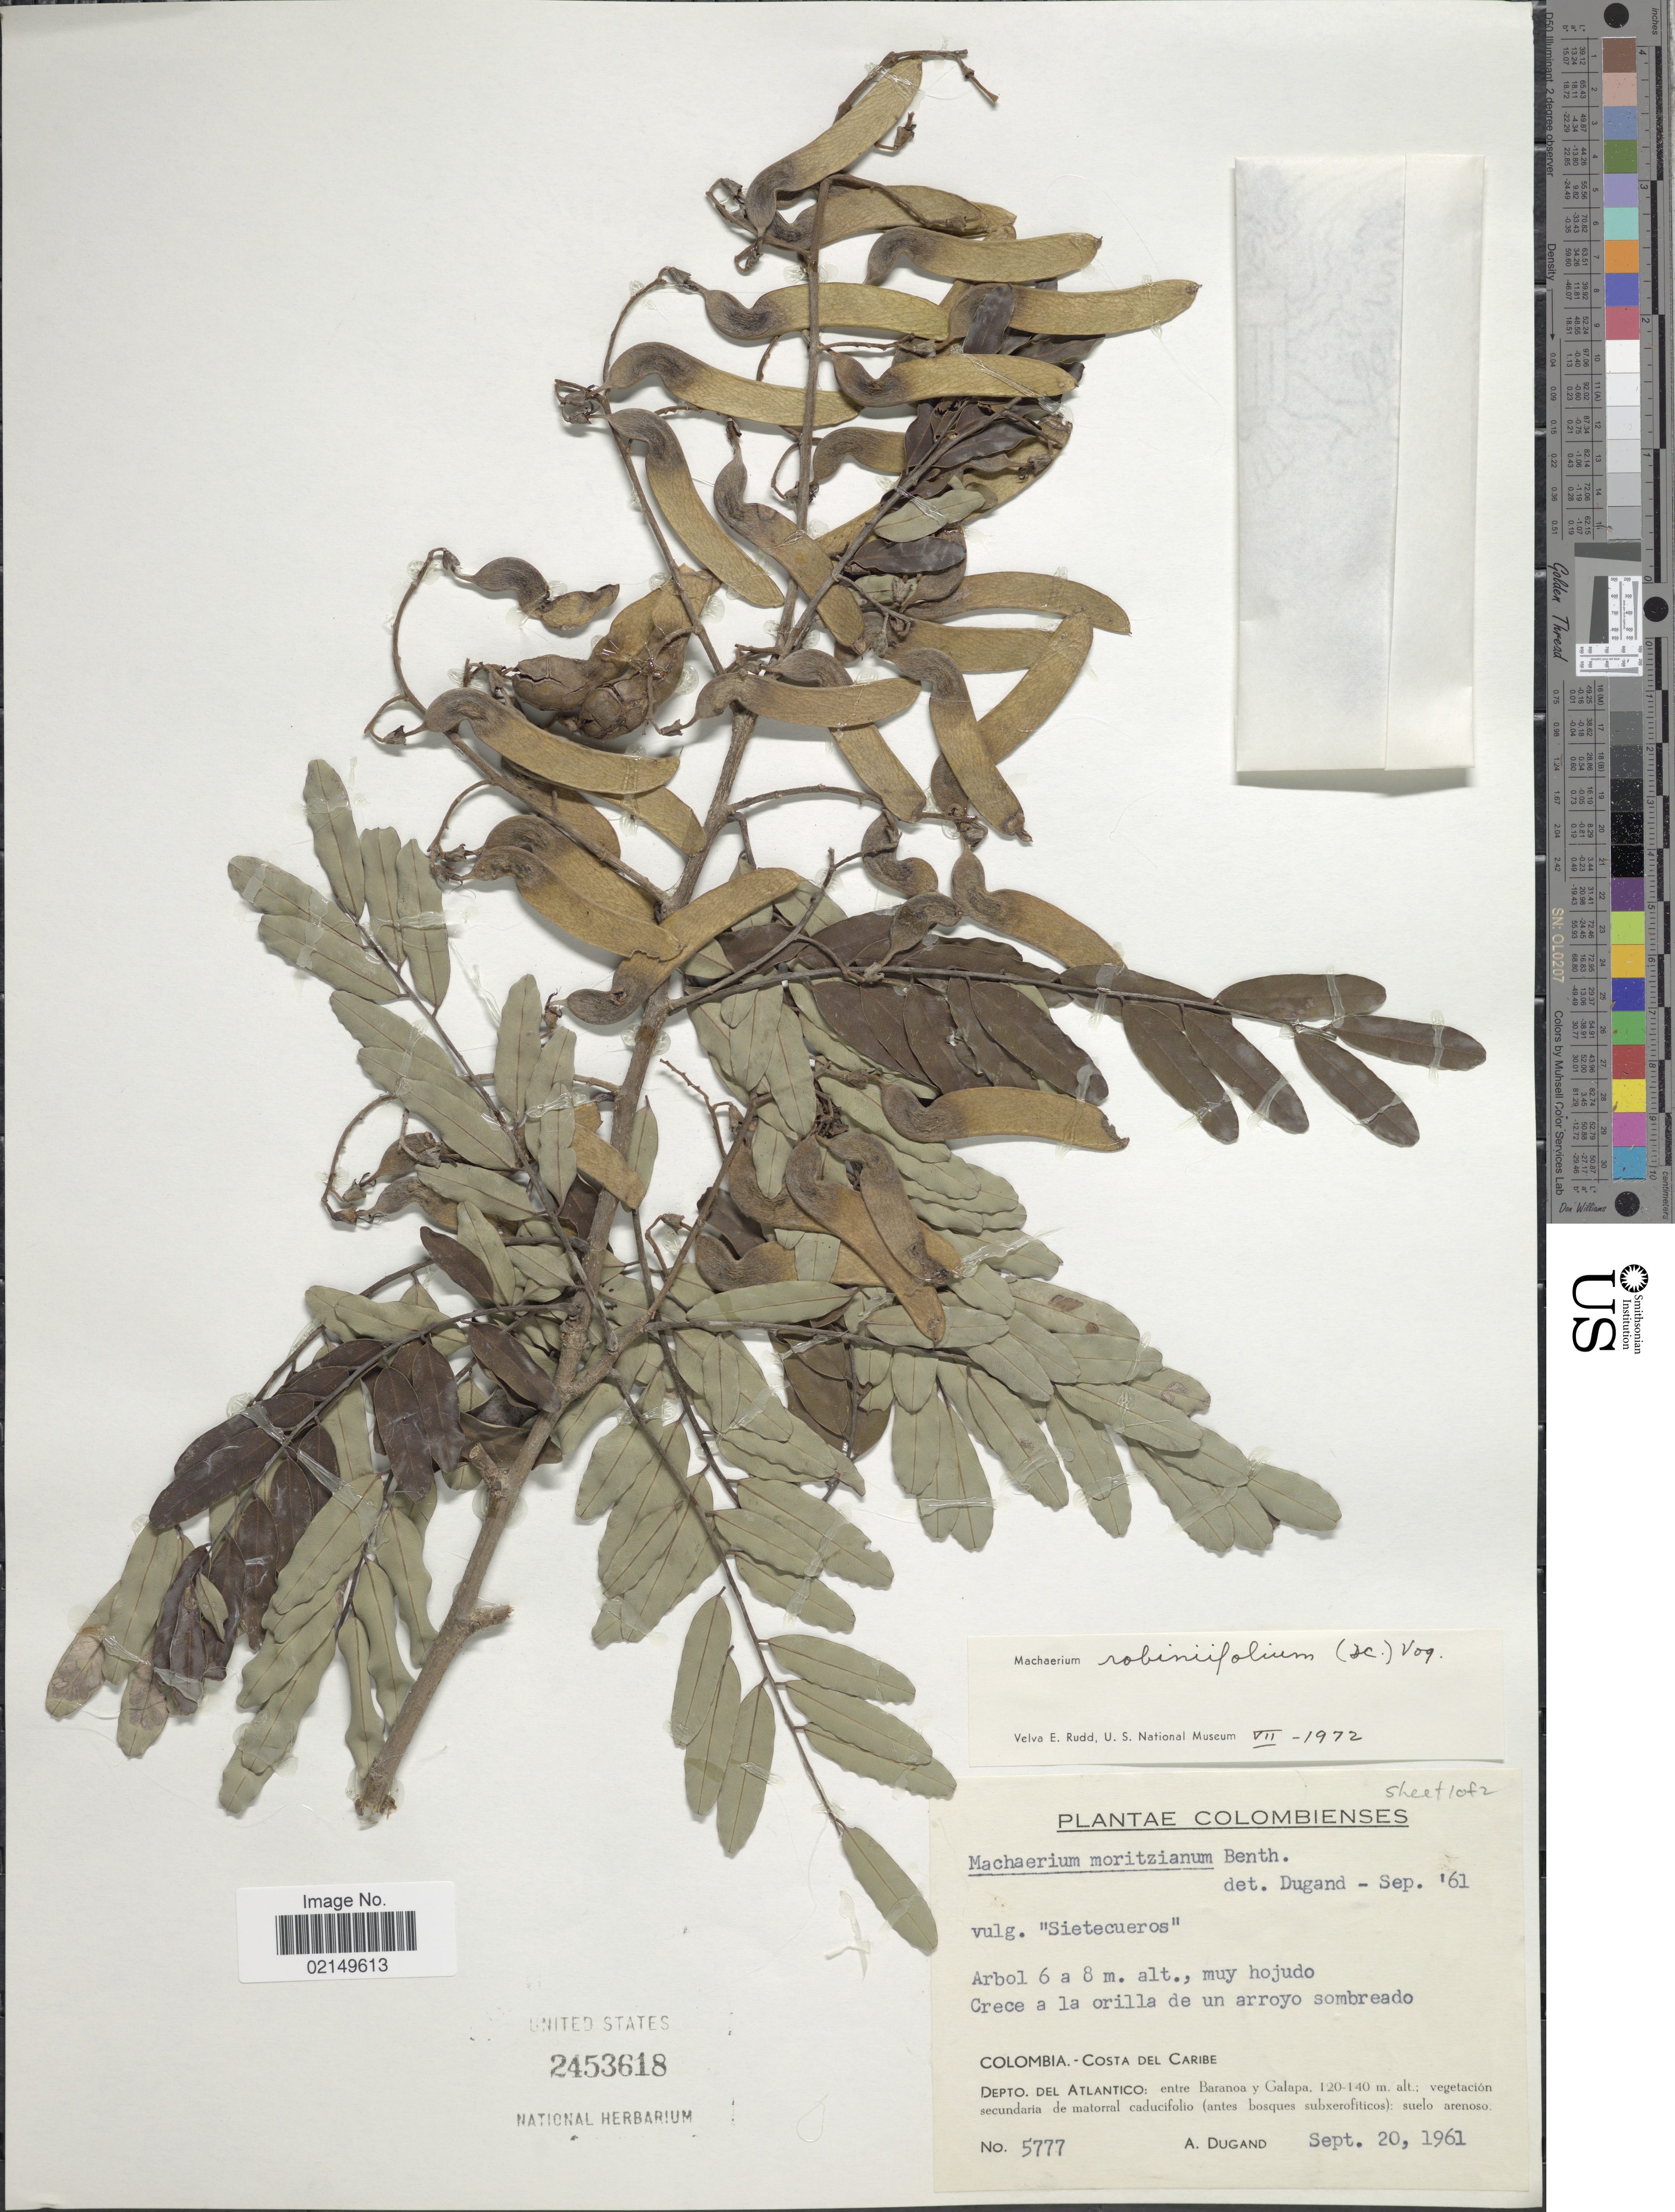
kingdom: Plantae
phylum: Tracheophyta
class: Magnoliopsida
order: Fabales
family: Fabaceae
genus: Machaerium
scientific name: Machaerium robinifolium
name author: (DC.) Vogel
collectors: A. Dugand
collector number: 5777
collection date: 1961-09-20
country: Colombia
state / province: Atlántico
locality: Colombia, Costa del Caribe, Depto. del Atlantico: entre Baranoa y Galapa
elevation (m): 120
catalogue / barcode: US 2453618